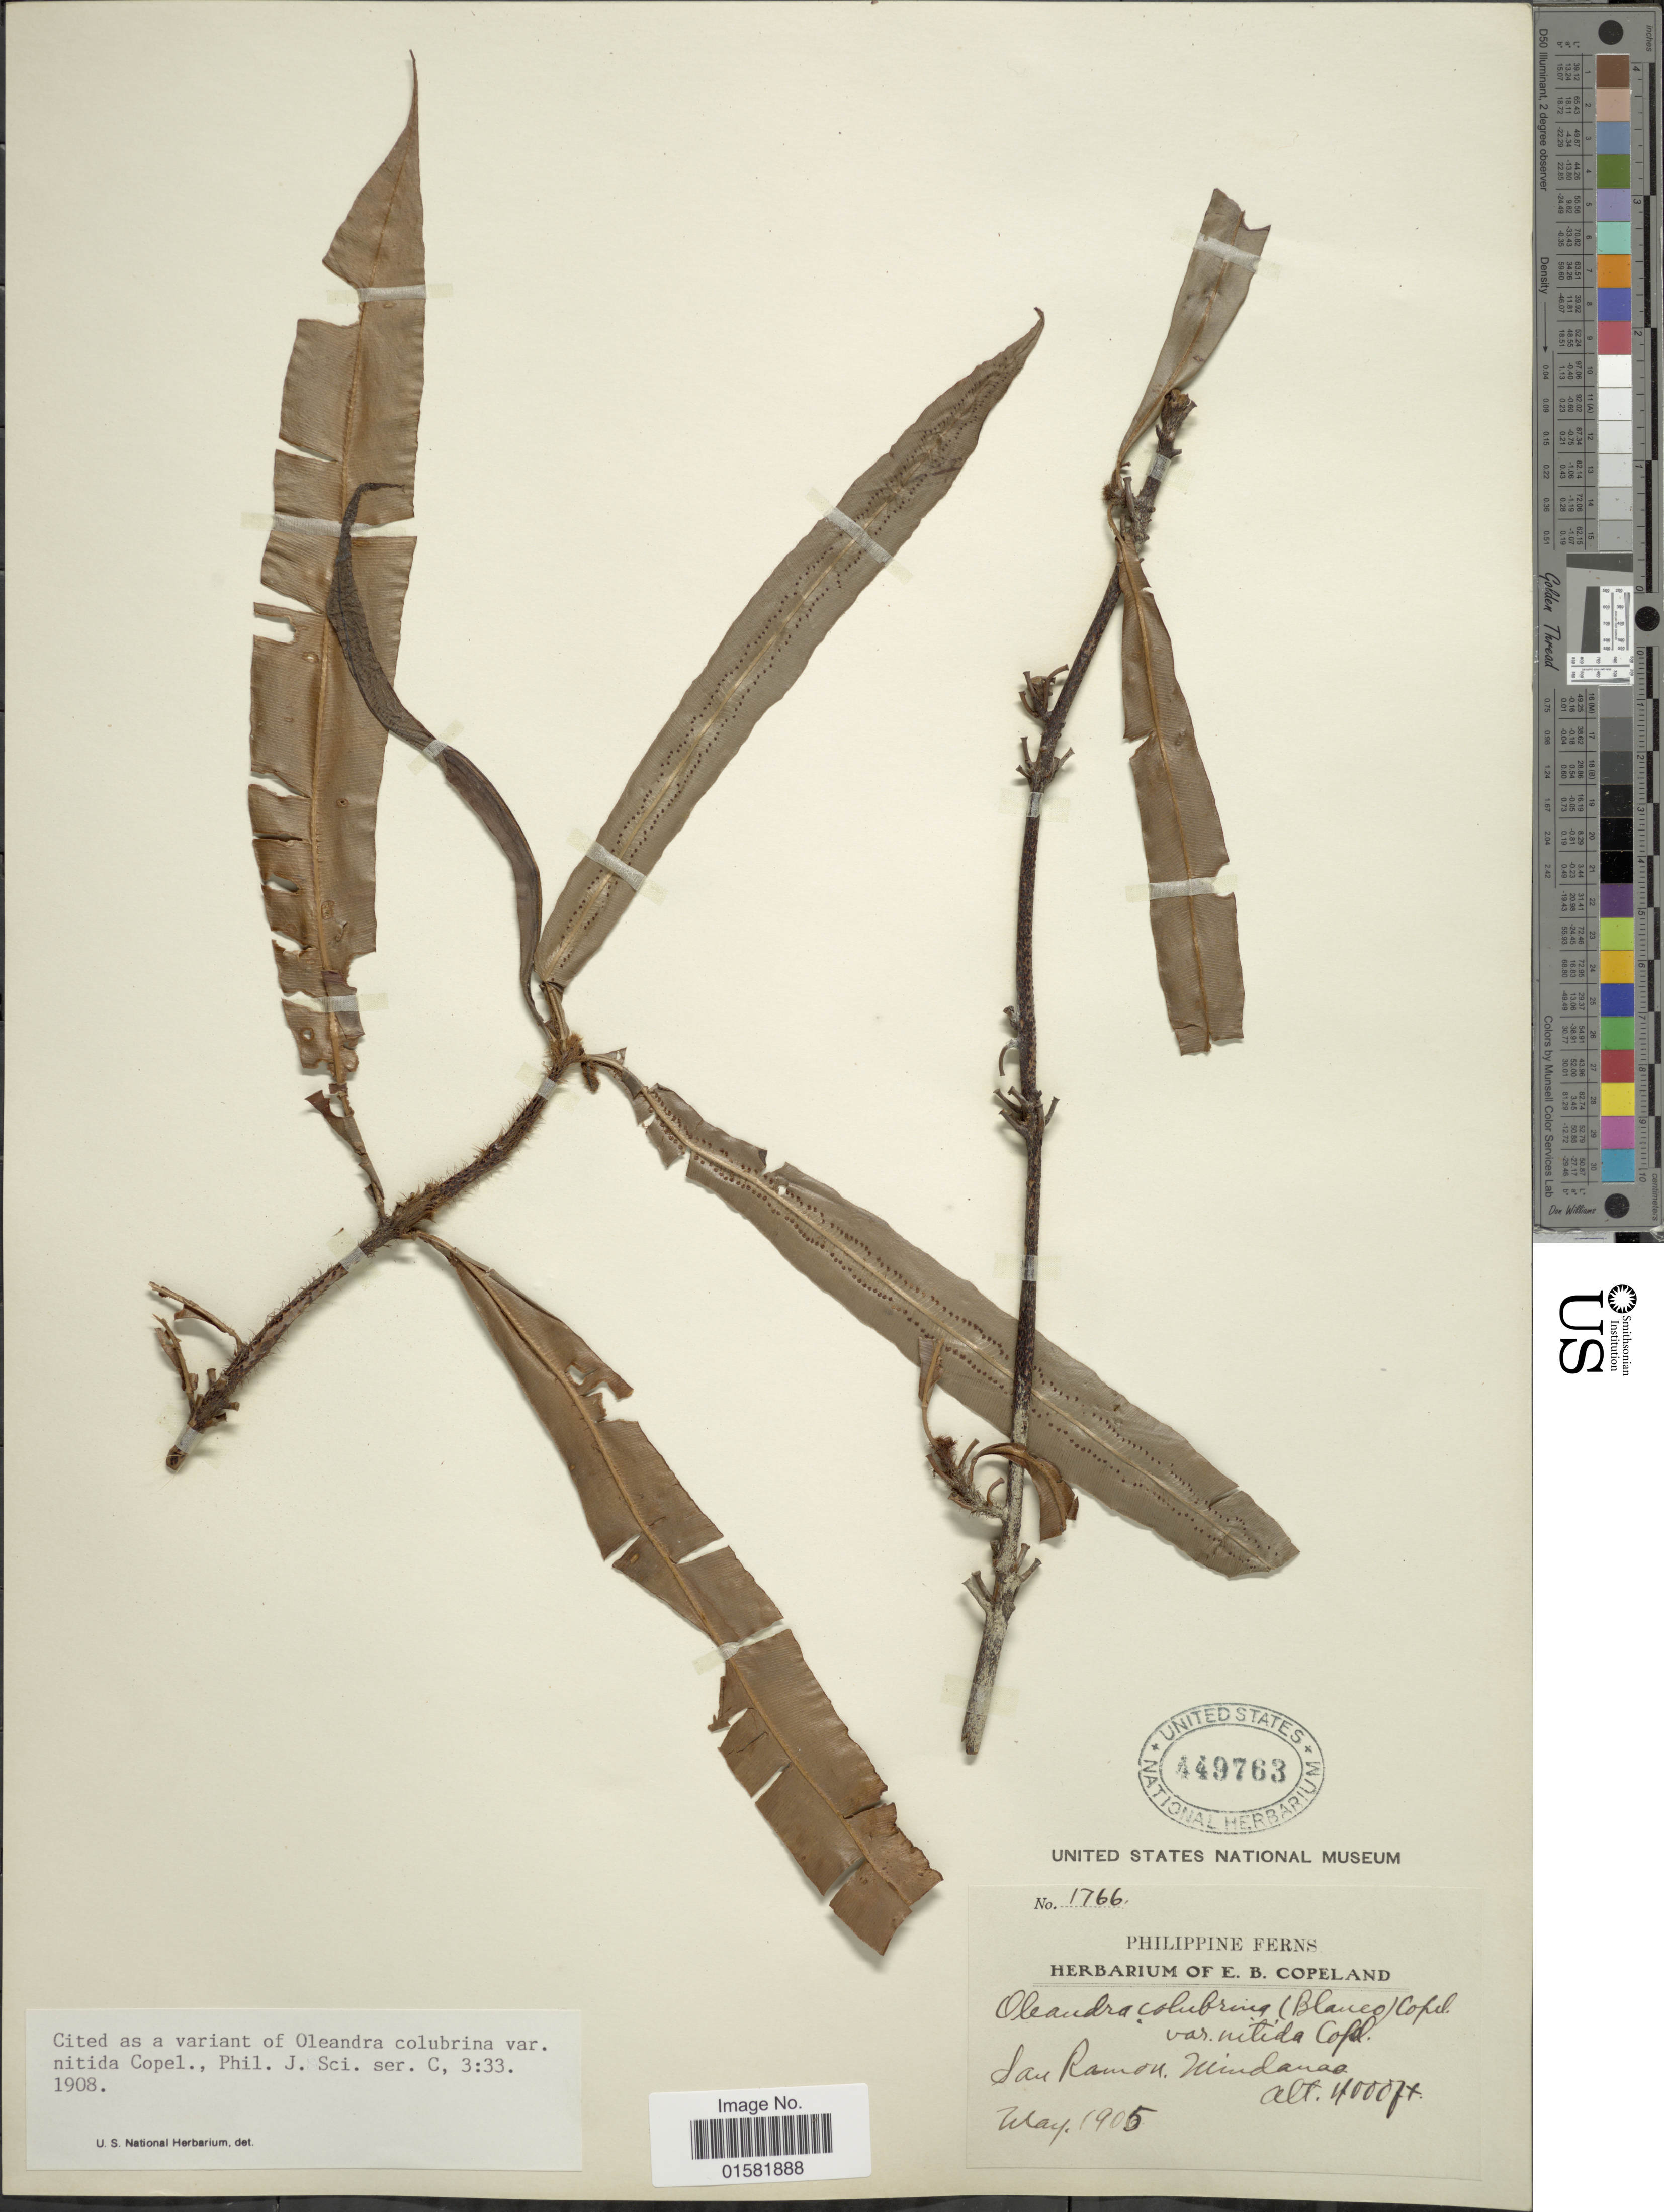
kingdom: Plantae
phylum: Tracheophyta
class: Polypodiopsida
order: Polypodiales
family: Oleandraceae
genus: Oleandra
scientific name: Oleandra colubrina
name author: (Blanco) Copel.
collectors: E. B. Copeland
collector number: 1766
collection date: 1905-05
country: Philippines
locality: Philippine, San Ramon, Mindanao.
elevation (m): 1219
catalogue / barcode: US 449763